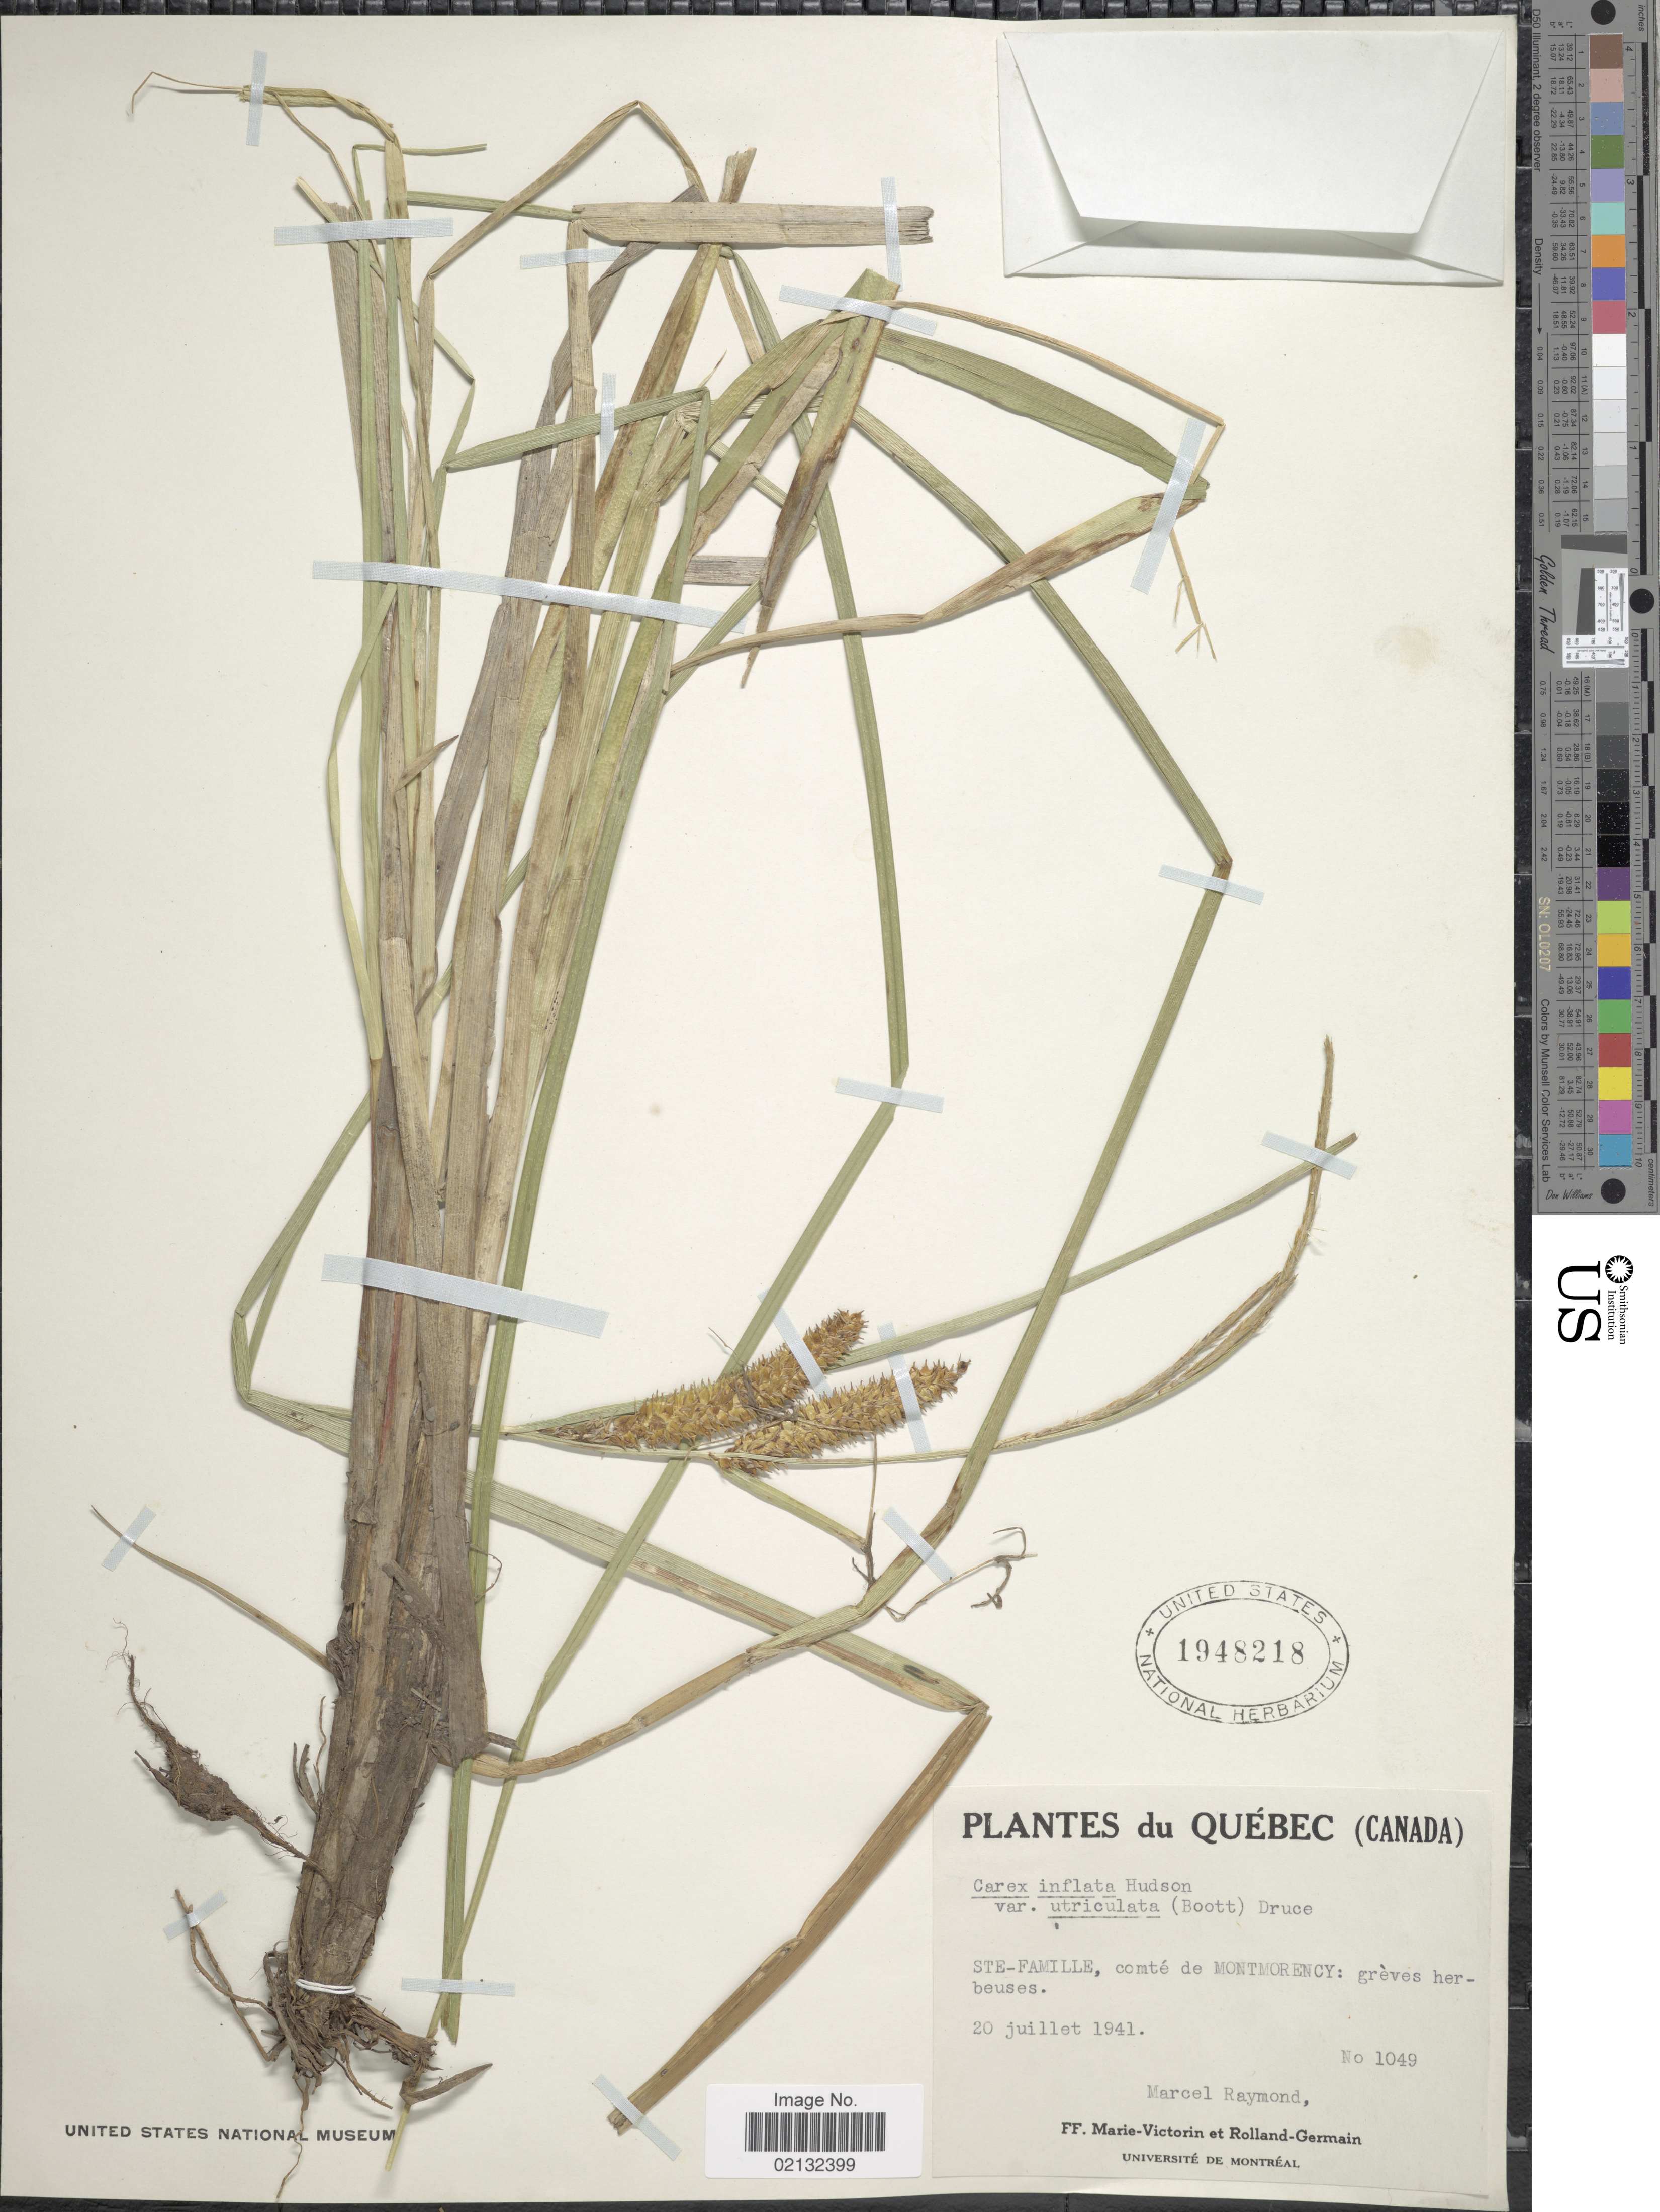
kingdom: Plantae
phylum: Tracheophyta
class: Liliopsida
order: Poales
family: Cyperaceae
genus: Carex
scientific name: Carex rostrata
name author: Stokes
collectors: M. Raymond, F. Marie-Victorin & Rolland-Germain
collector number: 1049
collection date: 1941-07-20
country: Canada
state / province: Quebec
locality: Ste-Famille, comte de Montmorency: greves herbeuses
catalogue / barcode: US 1948218